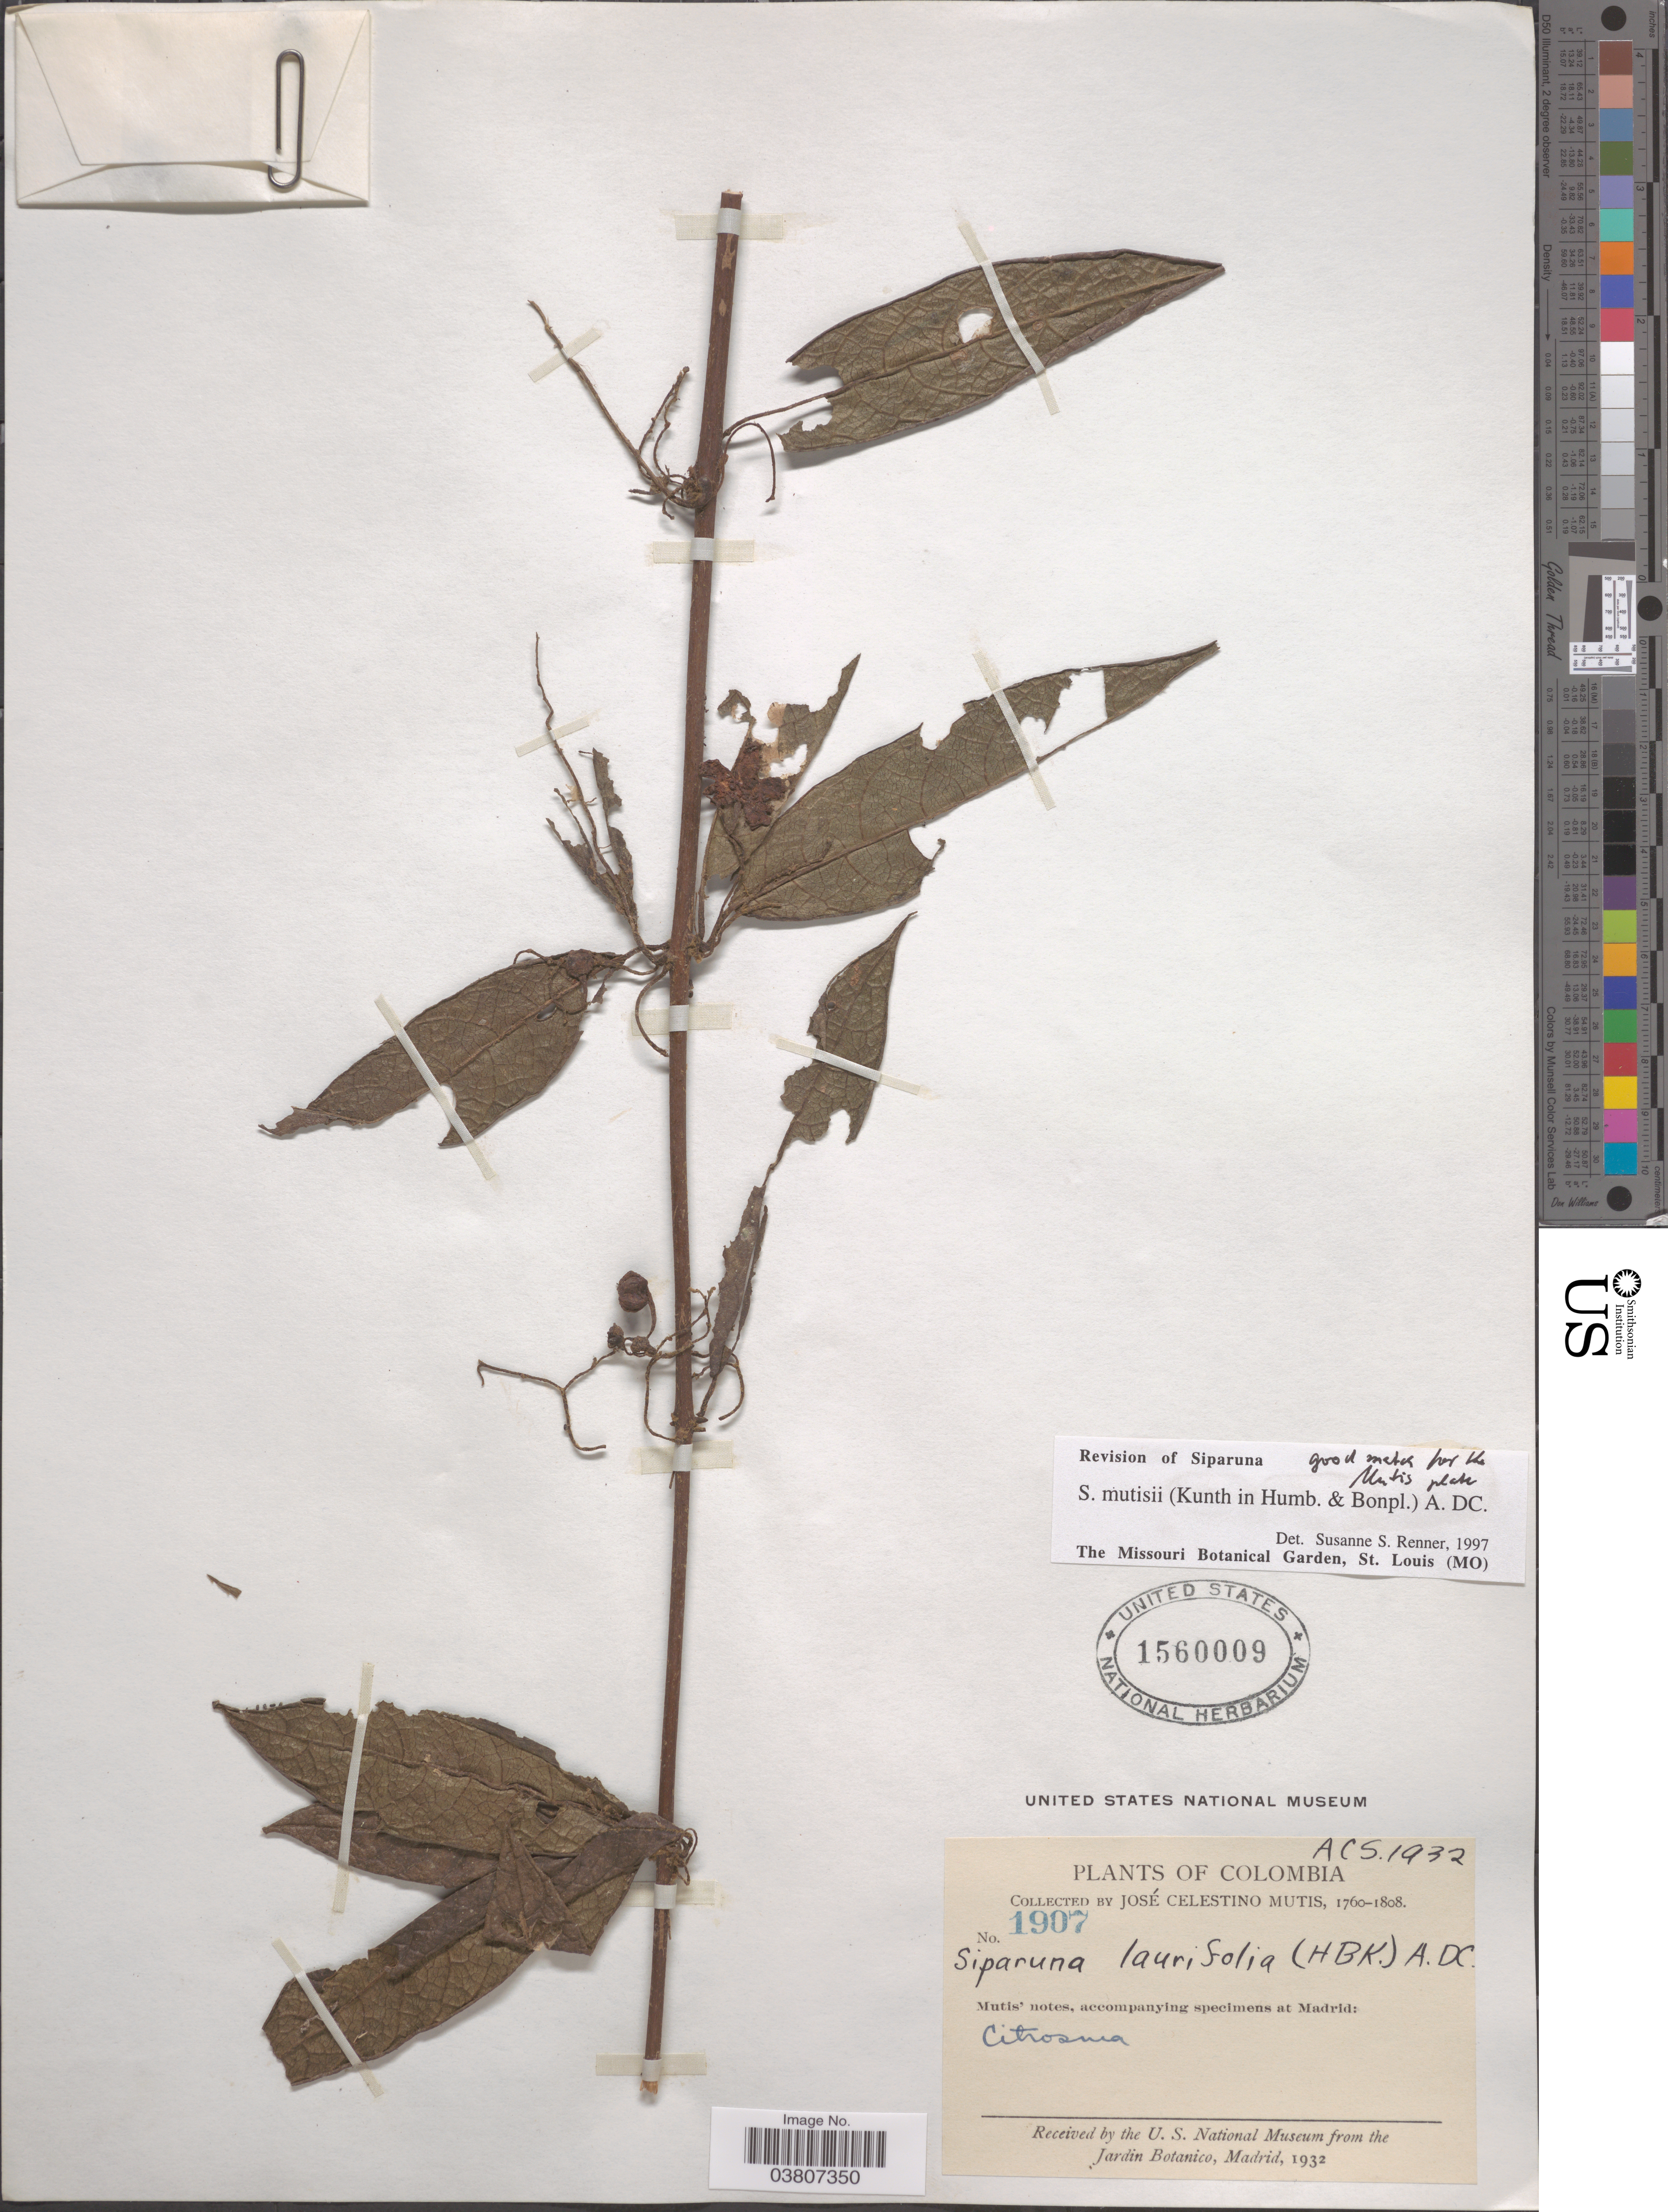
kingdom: Plantae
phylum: Tracheophyta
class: Magnoliopsida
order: Laurales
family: Siparunaceae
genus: Siparuna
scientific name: Siparuna mutisii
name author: (Kunth) A. DC.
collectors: J. C. B. Mutis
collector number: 1907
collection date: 1760/1808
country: Colombia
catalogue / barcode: US 1560009